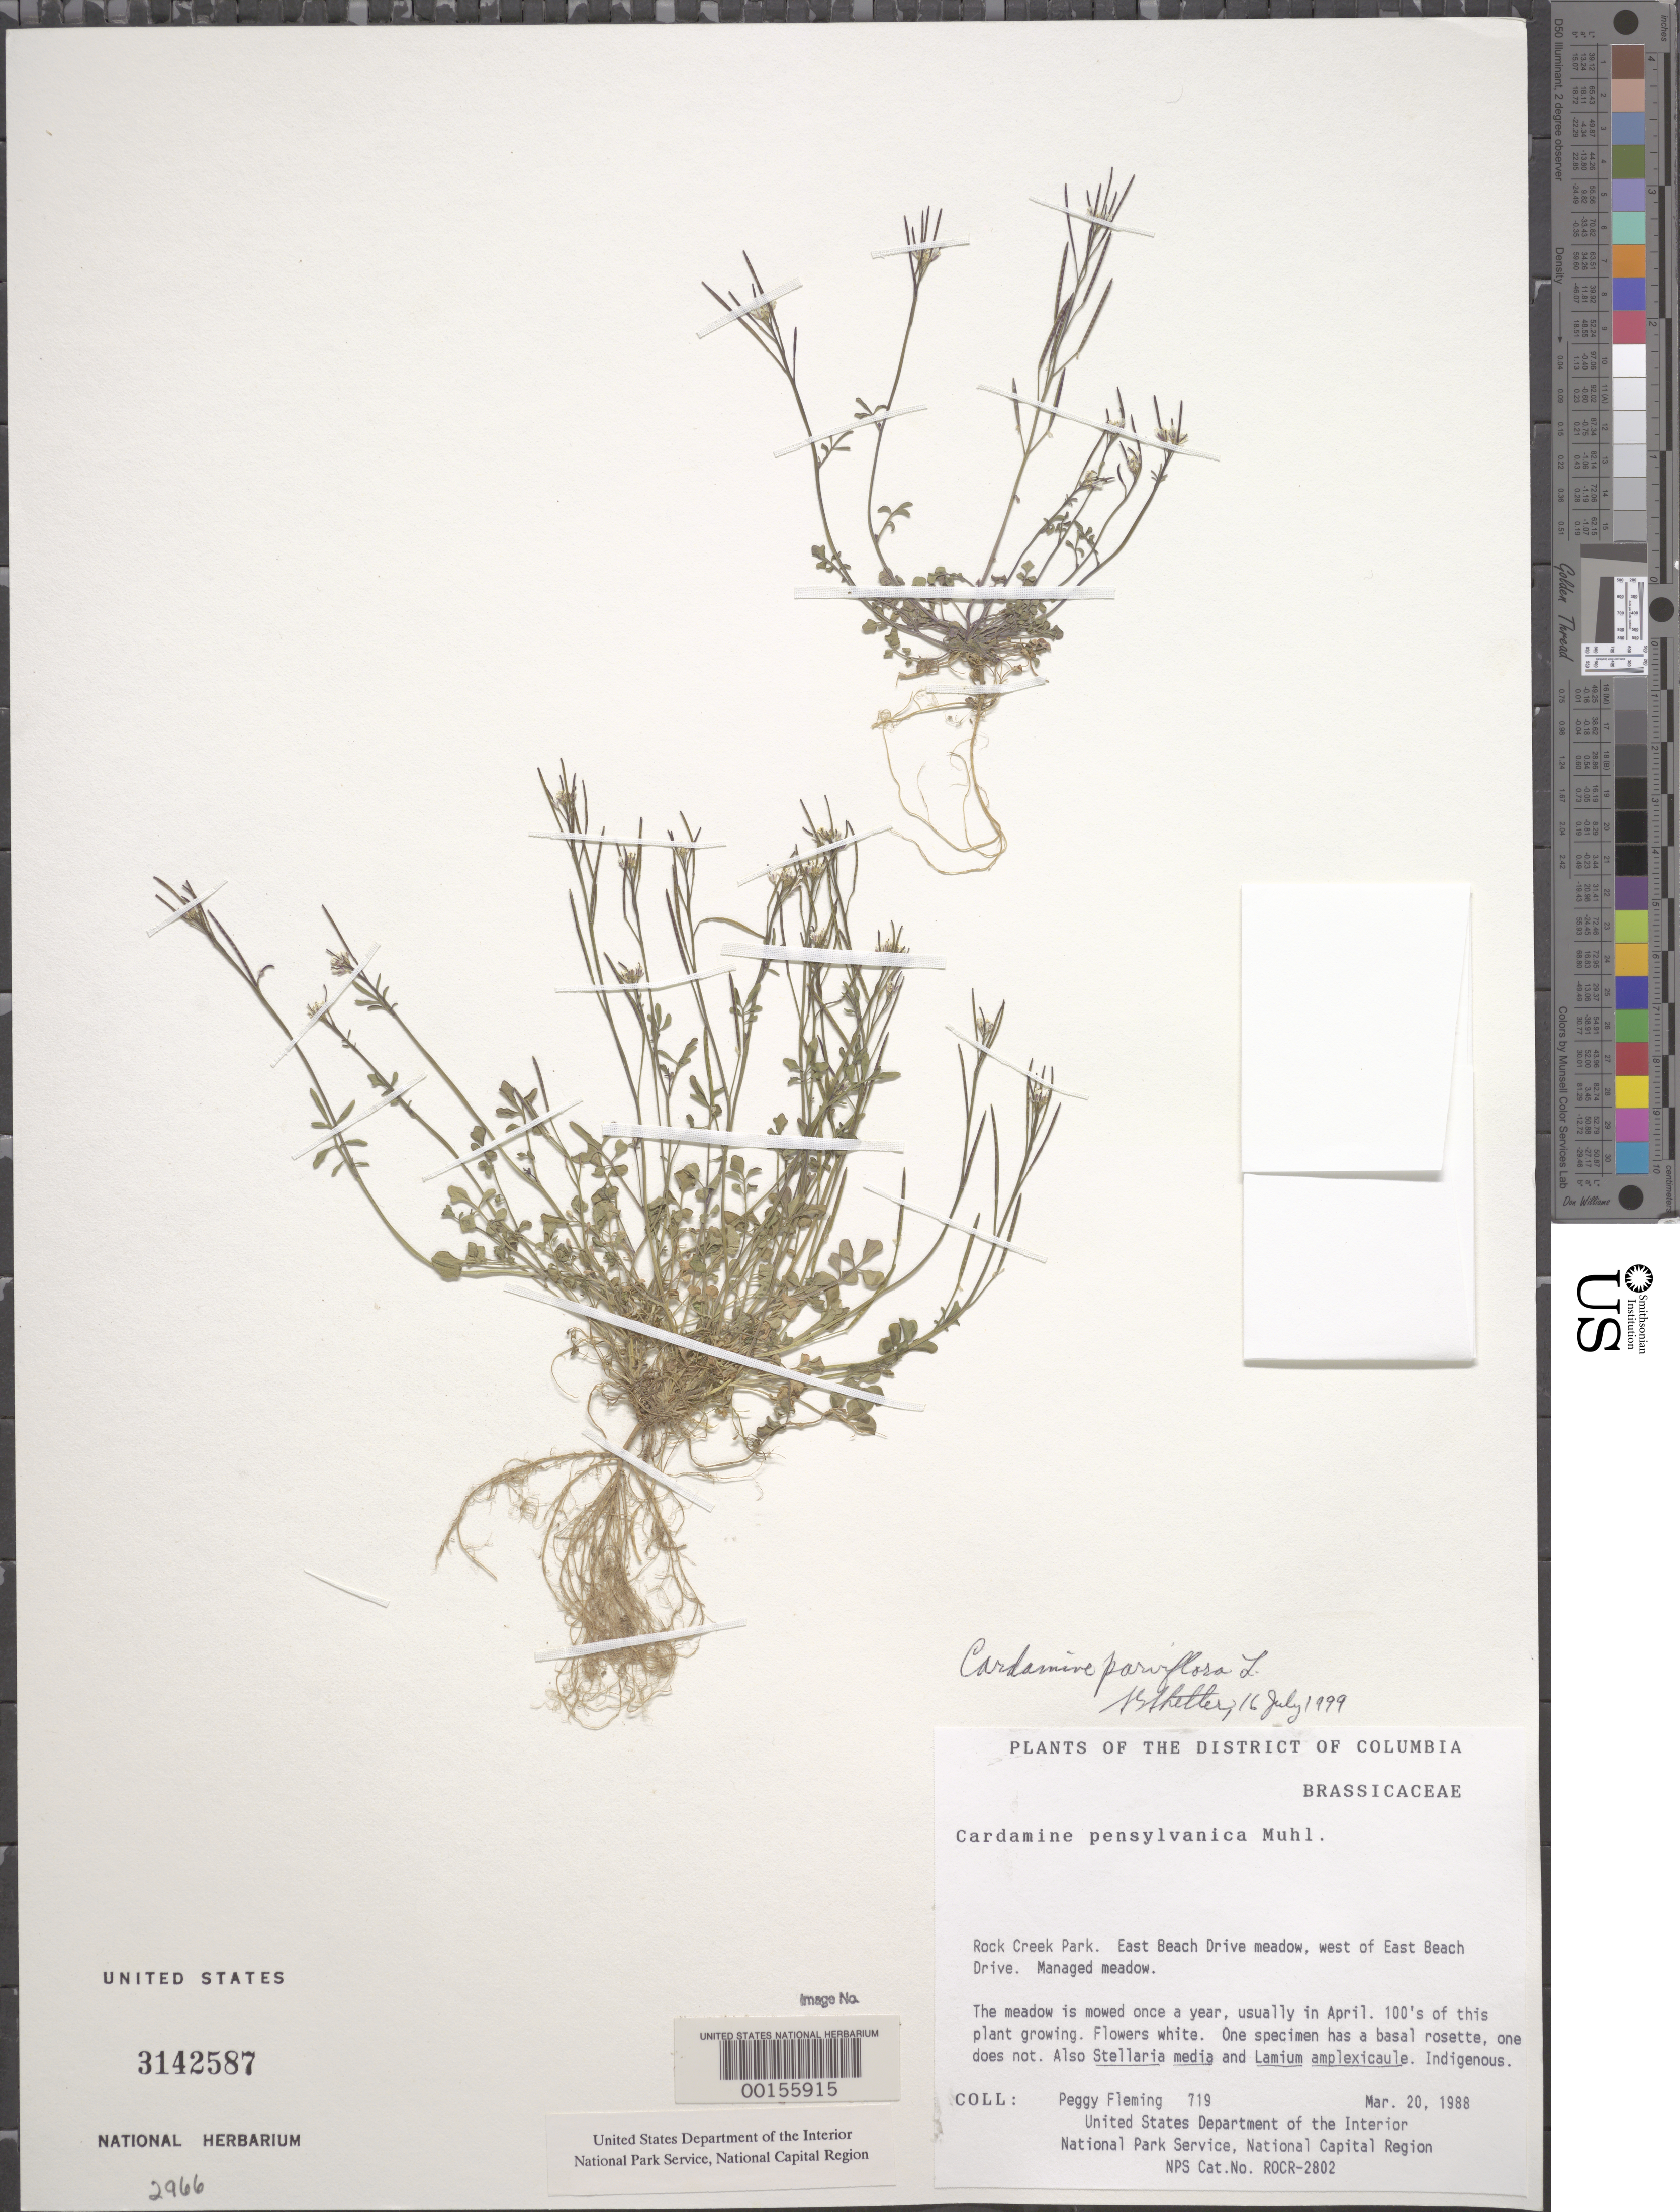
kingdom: Plantae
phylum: Tracheophyta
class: Magnoliopsida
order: Brassicales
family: Brassicaceae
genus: Cardamine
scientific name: Cardamine parviflora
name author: L.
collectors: P. Fleming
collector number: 719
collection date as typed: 20 Mar 1988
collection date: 1988-03-20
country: United States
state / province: District of Columbia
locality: Rock Creek Park, E Beach Drive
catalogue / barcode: US 3142587